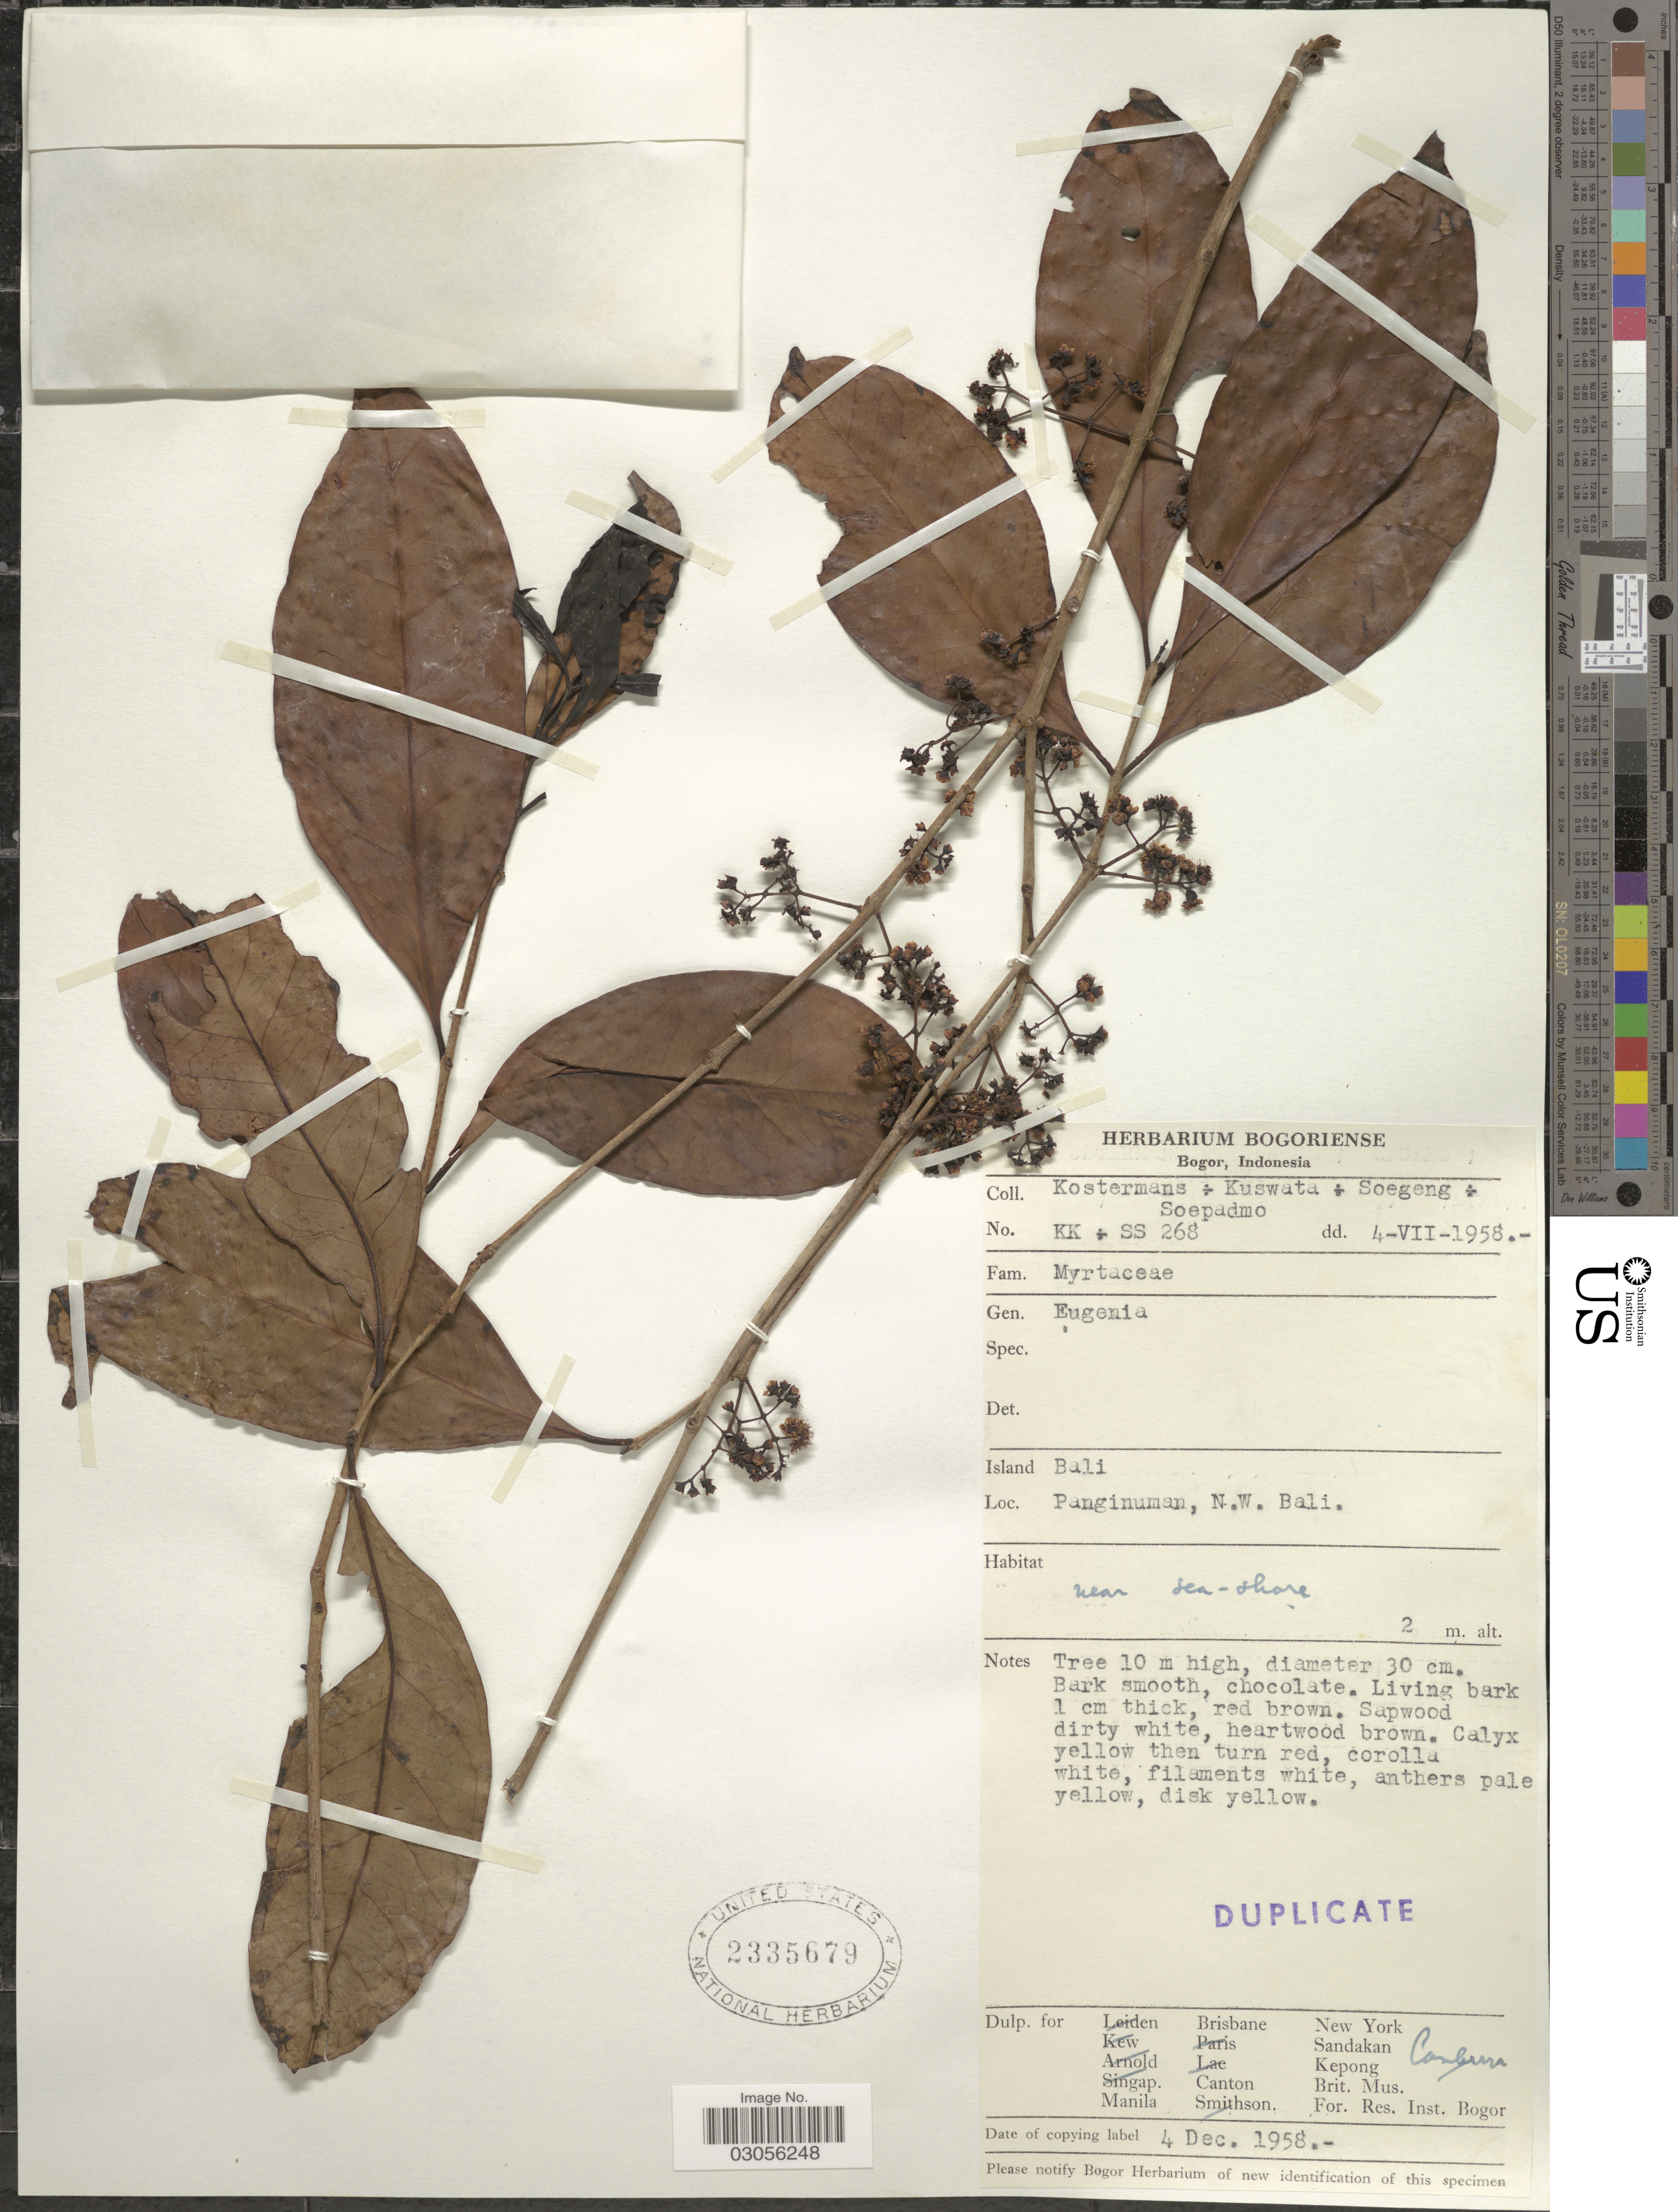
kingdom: Plantae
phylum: Tracheophyta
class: Magnoliopsida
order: Myrtales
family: Myrtaceae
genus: Eugenia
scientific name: Eugenia sp.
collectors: Kostermans, -. Kuswata, -. Soegeng & -. Soepadmo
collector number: KK+SS268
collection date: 1958-07-04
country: Indonesia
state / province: Nusa Tenggara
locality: Island Bali. Panginuman, N.W. Bali.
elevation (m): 2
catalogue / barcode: US 2335679